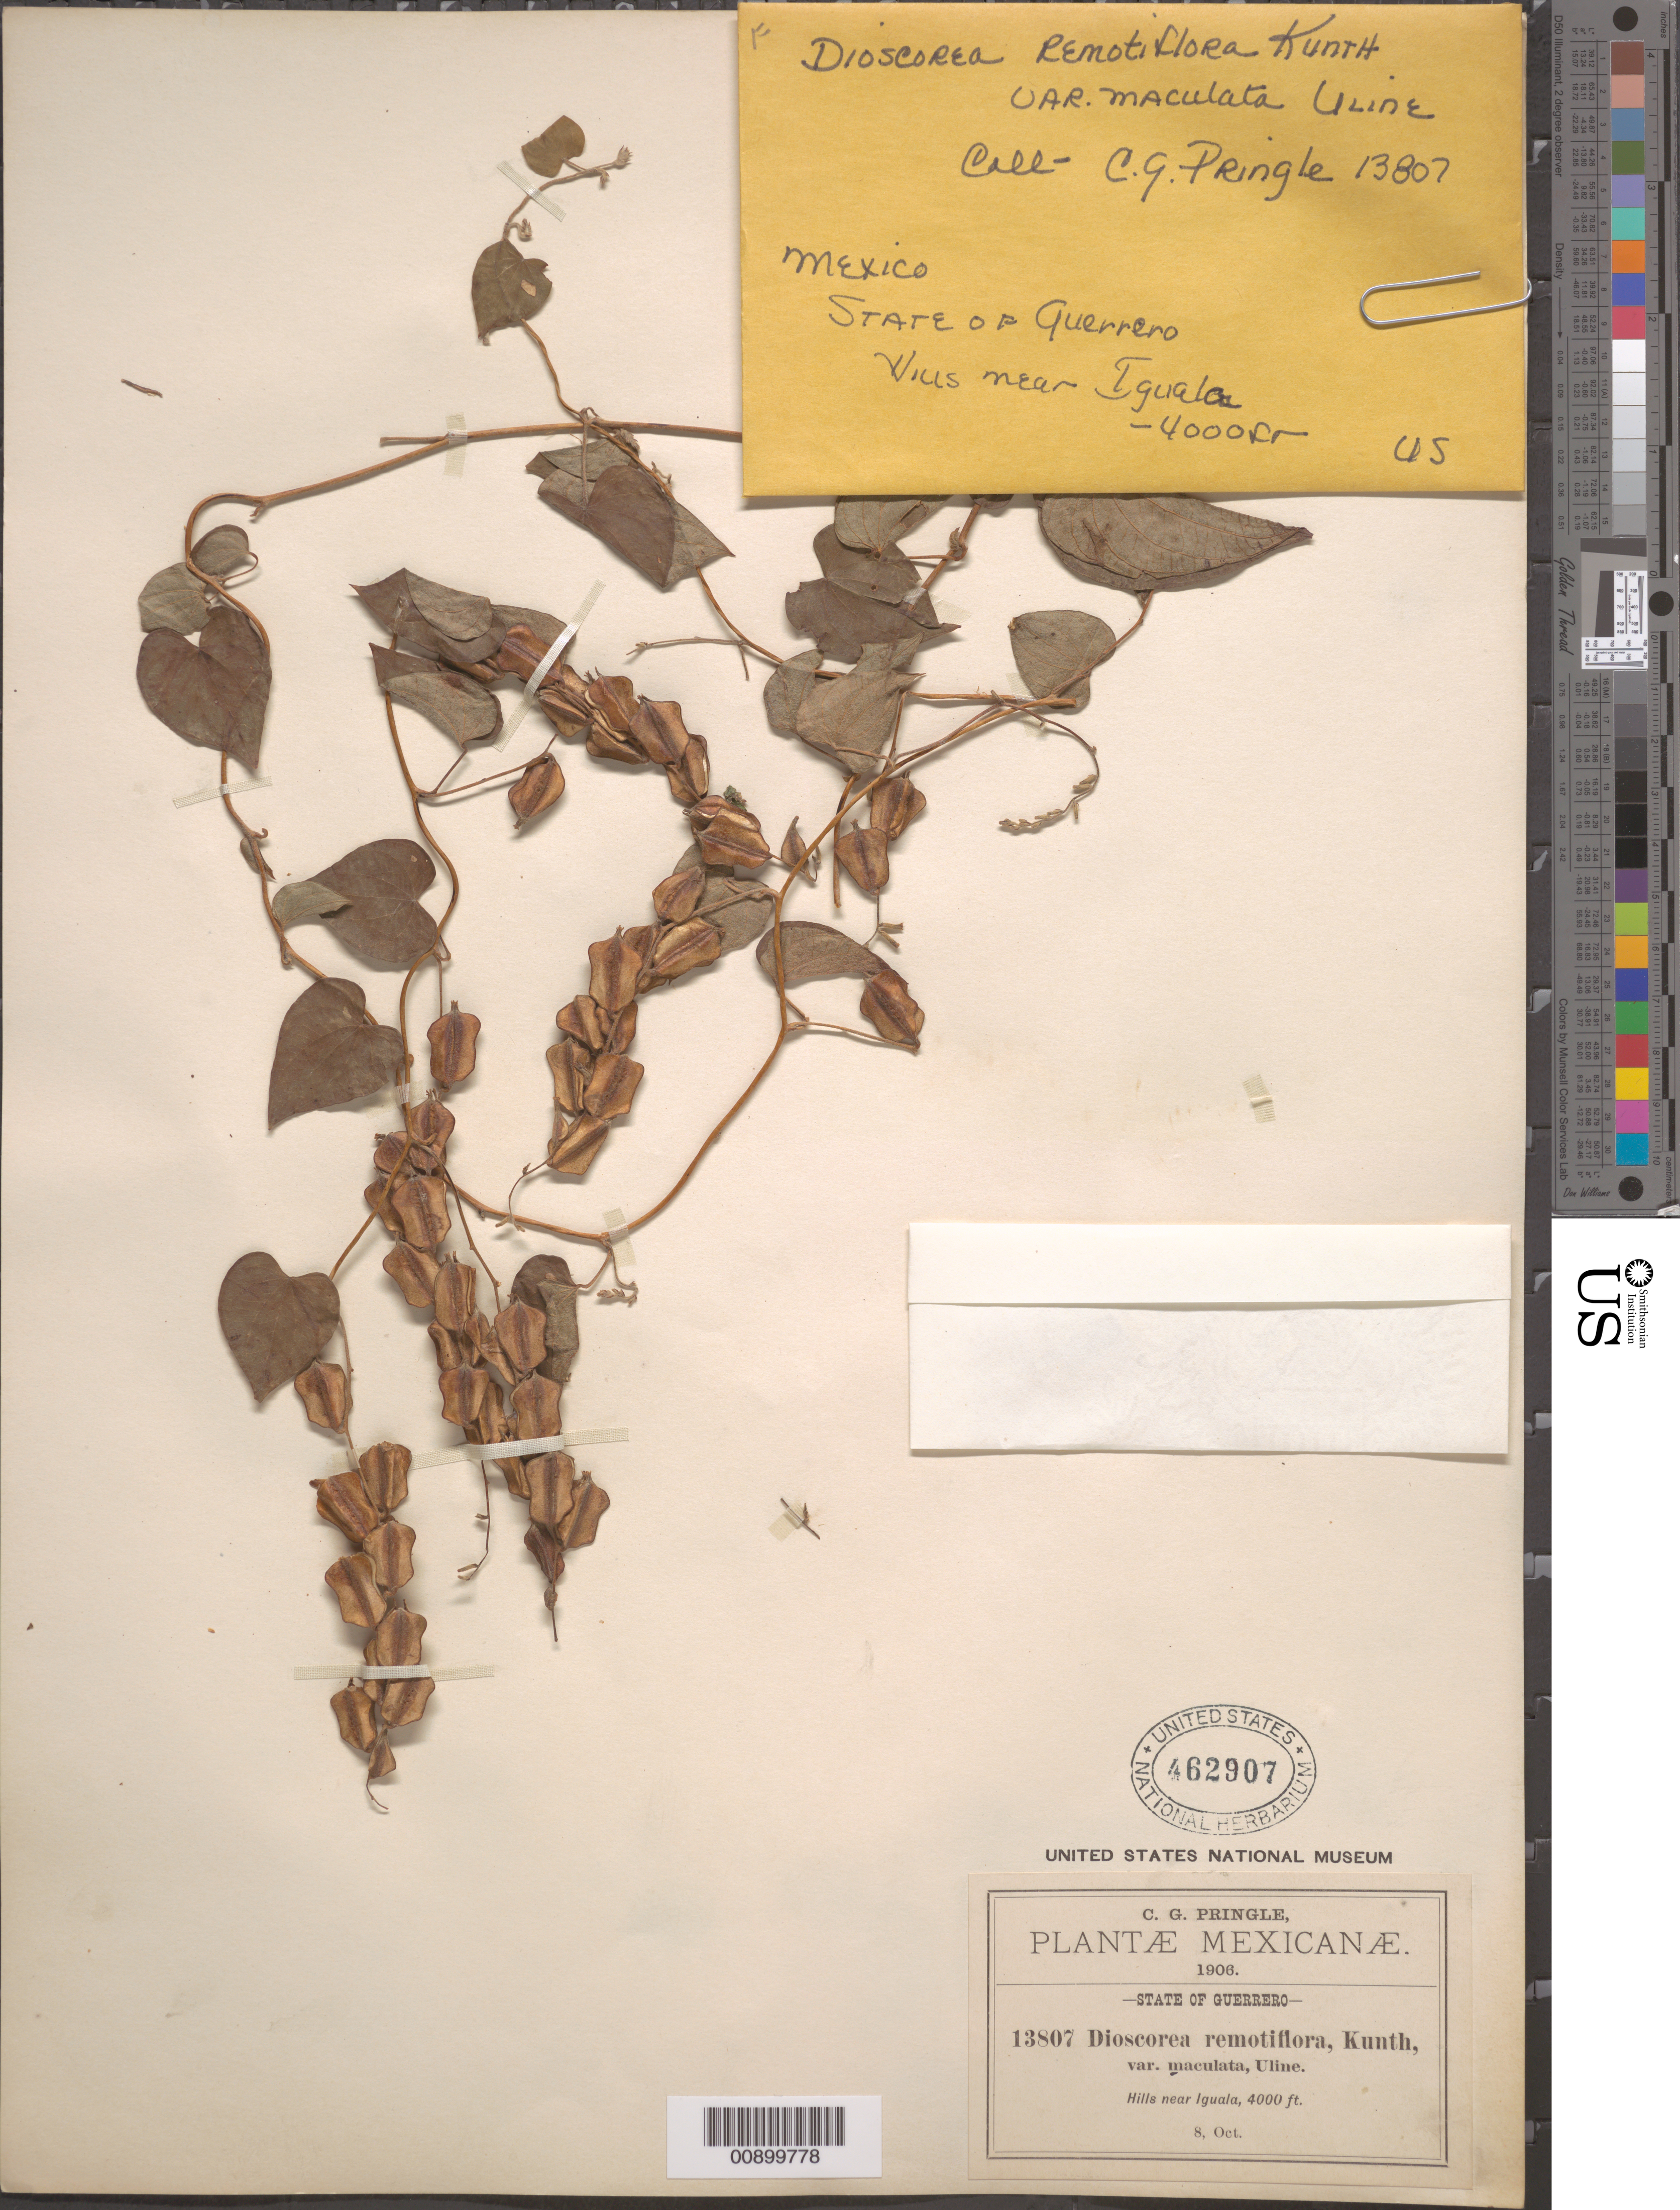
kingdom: Plantae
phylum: Tracheophyta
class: Liliopsida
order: Dioscoreales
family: Dioscoreaceae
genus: Dioscorea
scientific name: Dioscorea remotiflora var. maculata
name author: Uline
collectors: C. G. Pringle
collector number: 13807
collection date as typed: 08 Oct 1906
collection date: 1906-10-08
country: Mexico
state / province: Guerrero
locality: Near Iguala, Guerrero.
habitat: Hills.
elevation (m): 1219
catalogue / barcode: US 462907